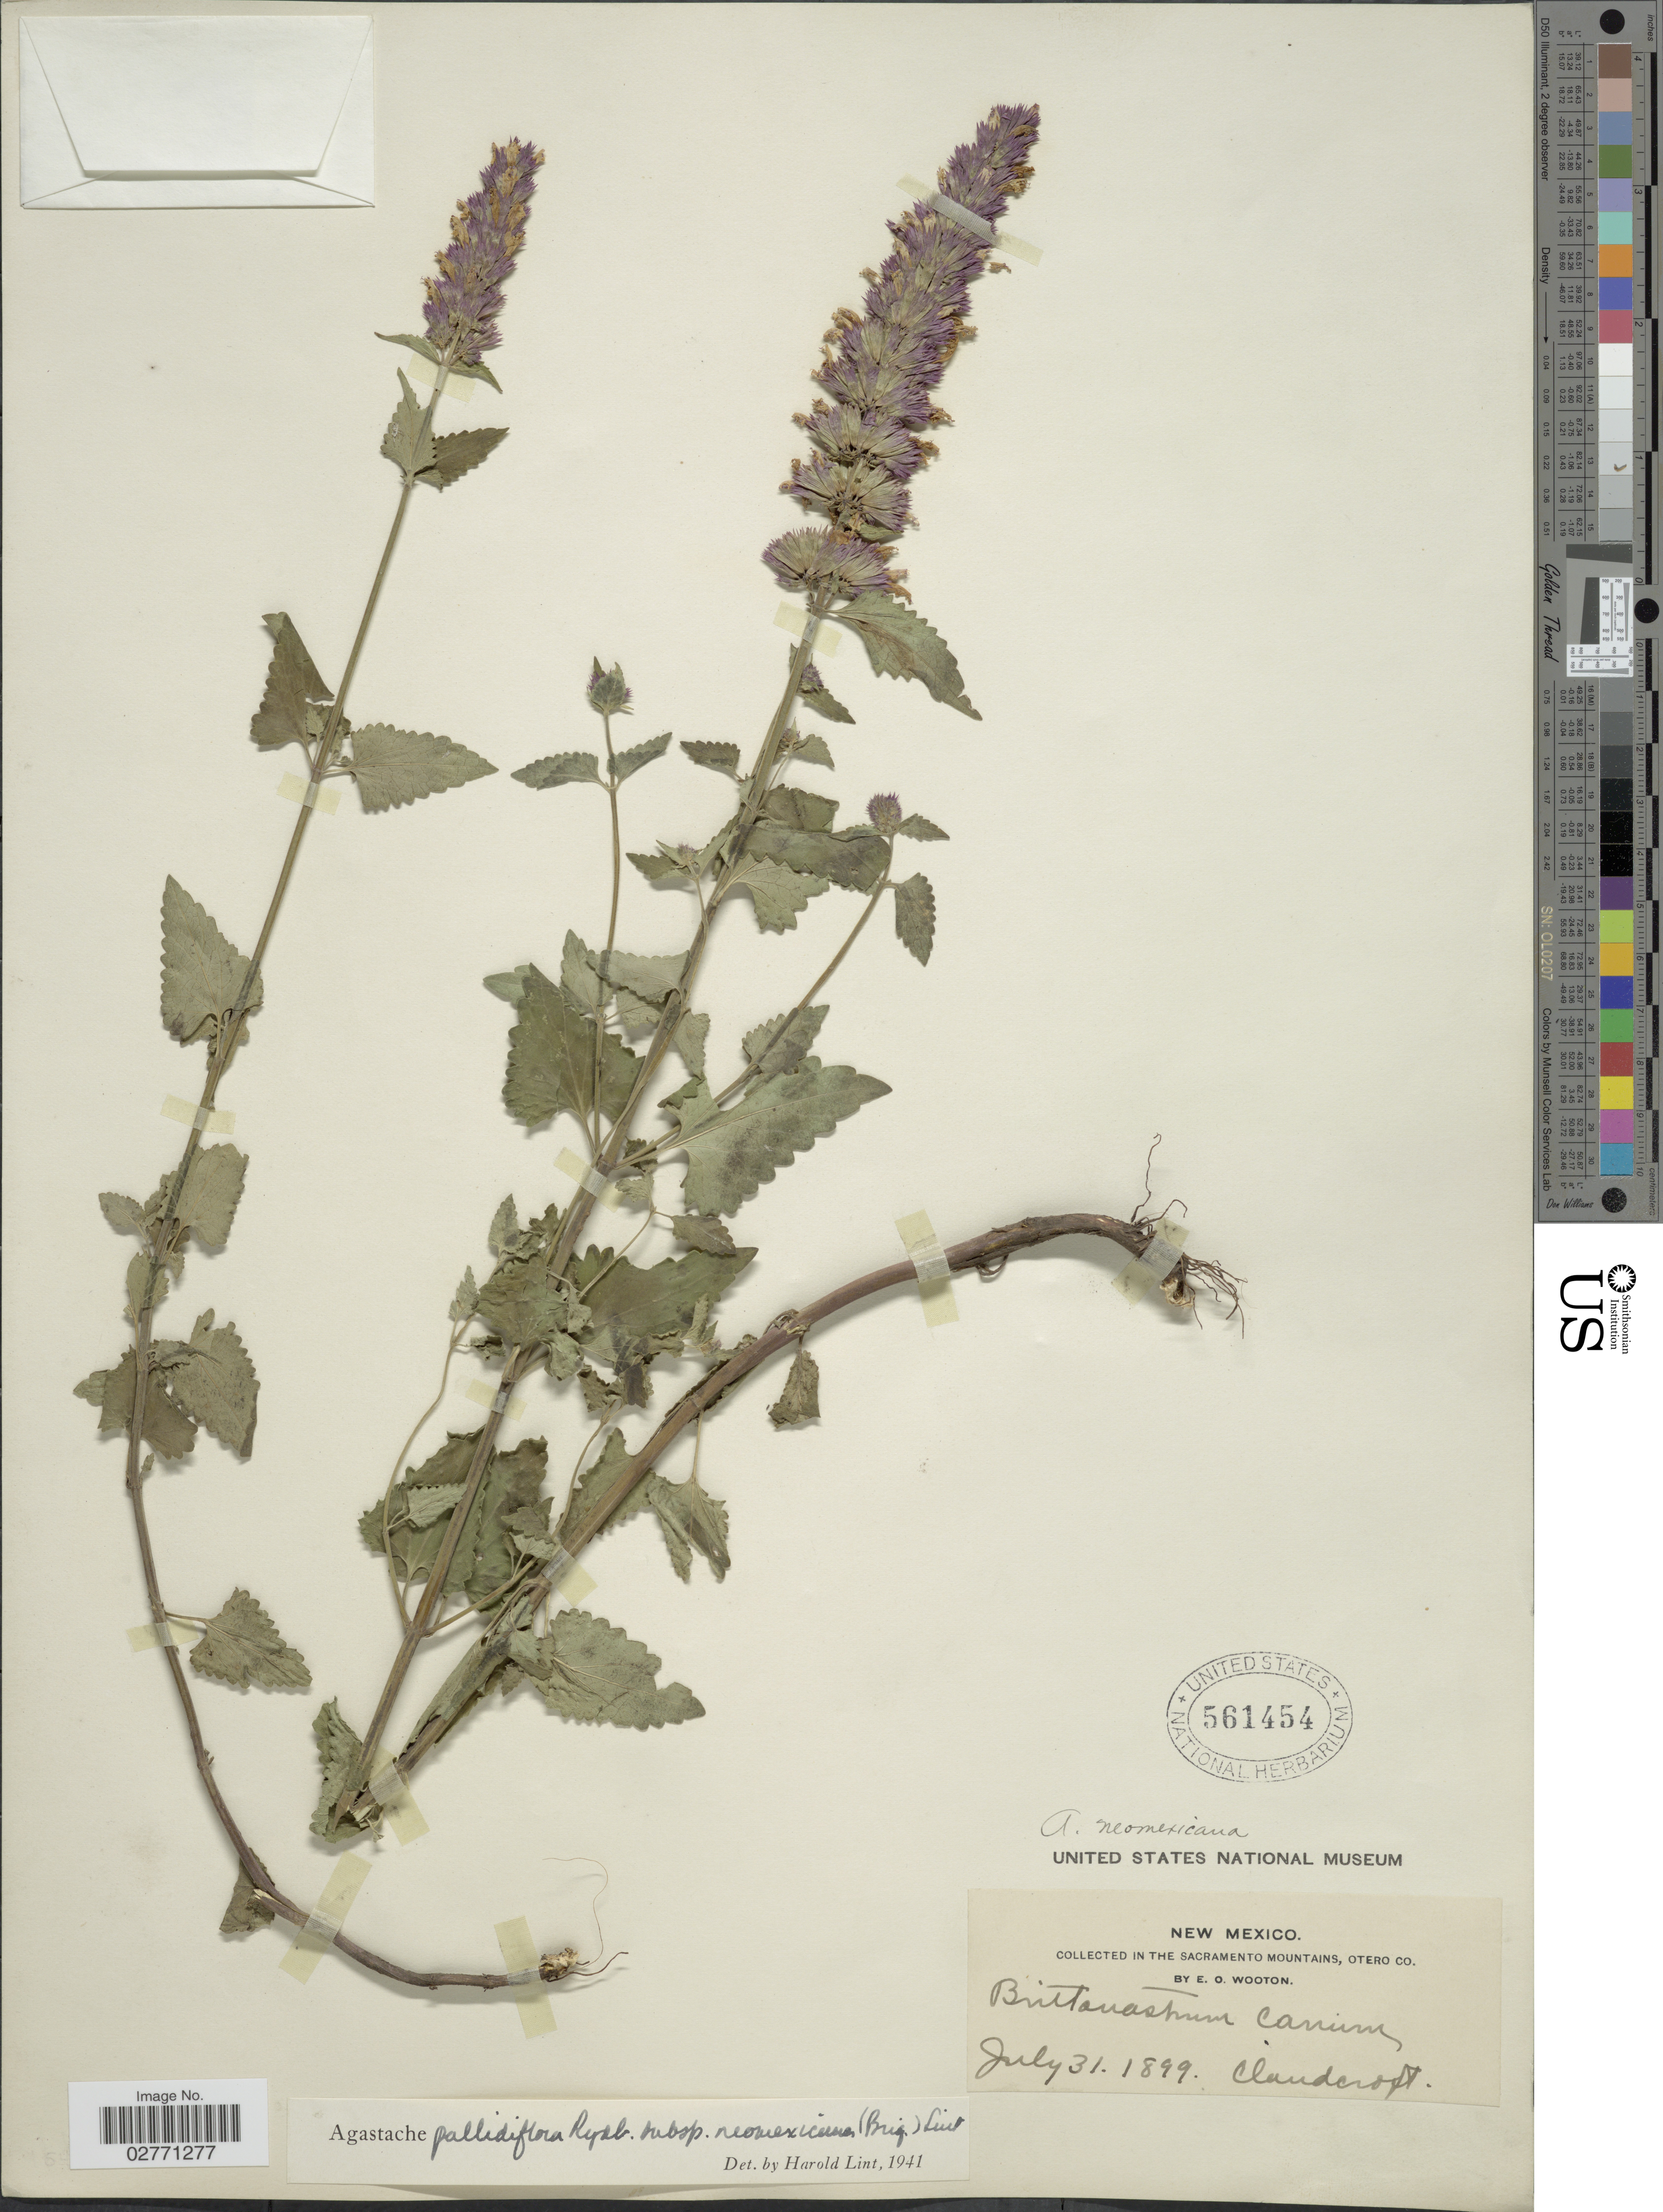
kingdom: Plantae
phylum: Tracheophyta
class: Magnoliopsida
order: Lamiales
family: Lamiaceae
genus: Agastache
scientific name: Agastache pallidiflora subsp. neomexicana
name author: (Briq.) Lint & Epling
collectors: E. O. Wooton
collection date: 1899-07-31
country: United States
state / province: New Mexico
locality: In the Sacramento Mountains, Otero Co. Cloudcroft.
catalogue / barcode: US 561454